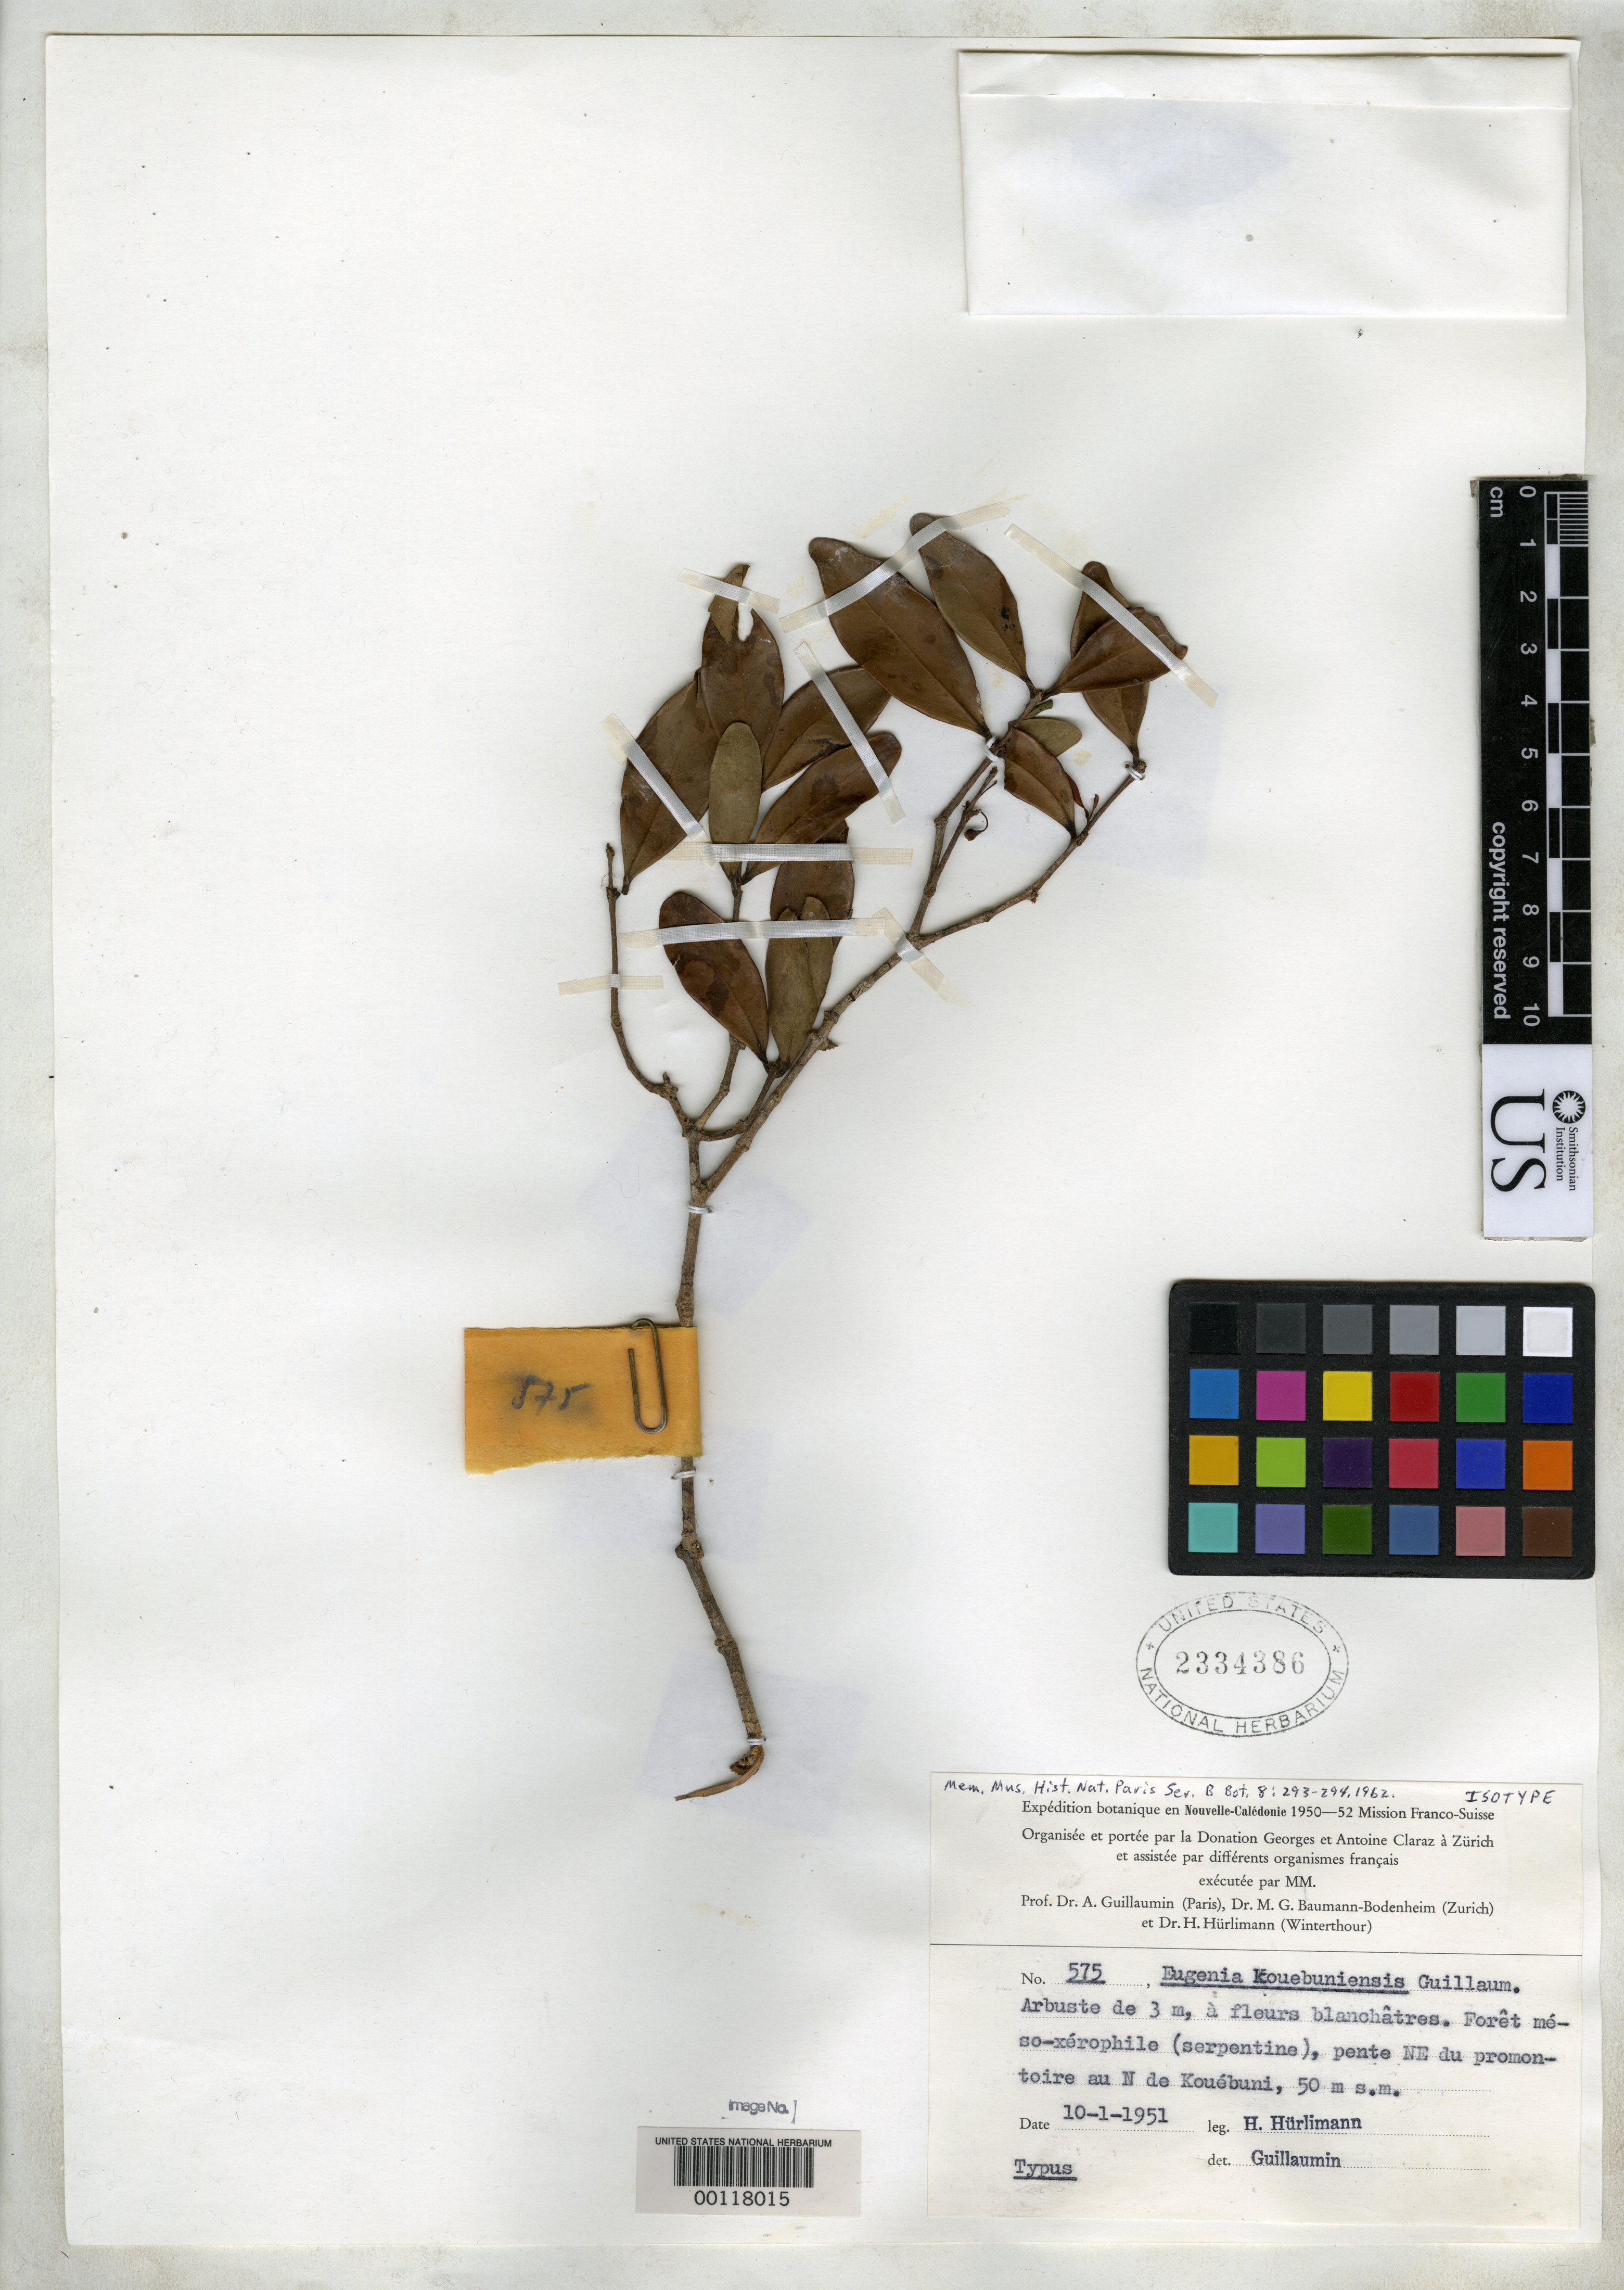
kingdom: Plantae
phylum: Tracheophyta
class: Magnoliopsida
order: Myrtales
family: Myrtaceae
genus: Eugenia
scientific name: Eugenia kouebuniensis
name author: Guillaumin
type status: Isotype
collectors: H. Huerlimann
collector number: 575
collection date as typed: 10 Jan 1951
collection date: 1951-01-10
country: New Caledonia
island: New Caledonia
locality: N de Kouebuni.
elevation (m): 50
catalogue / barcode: US 2334386